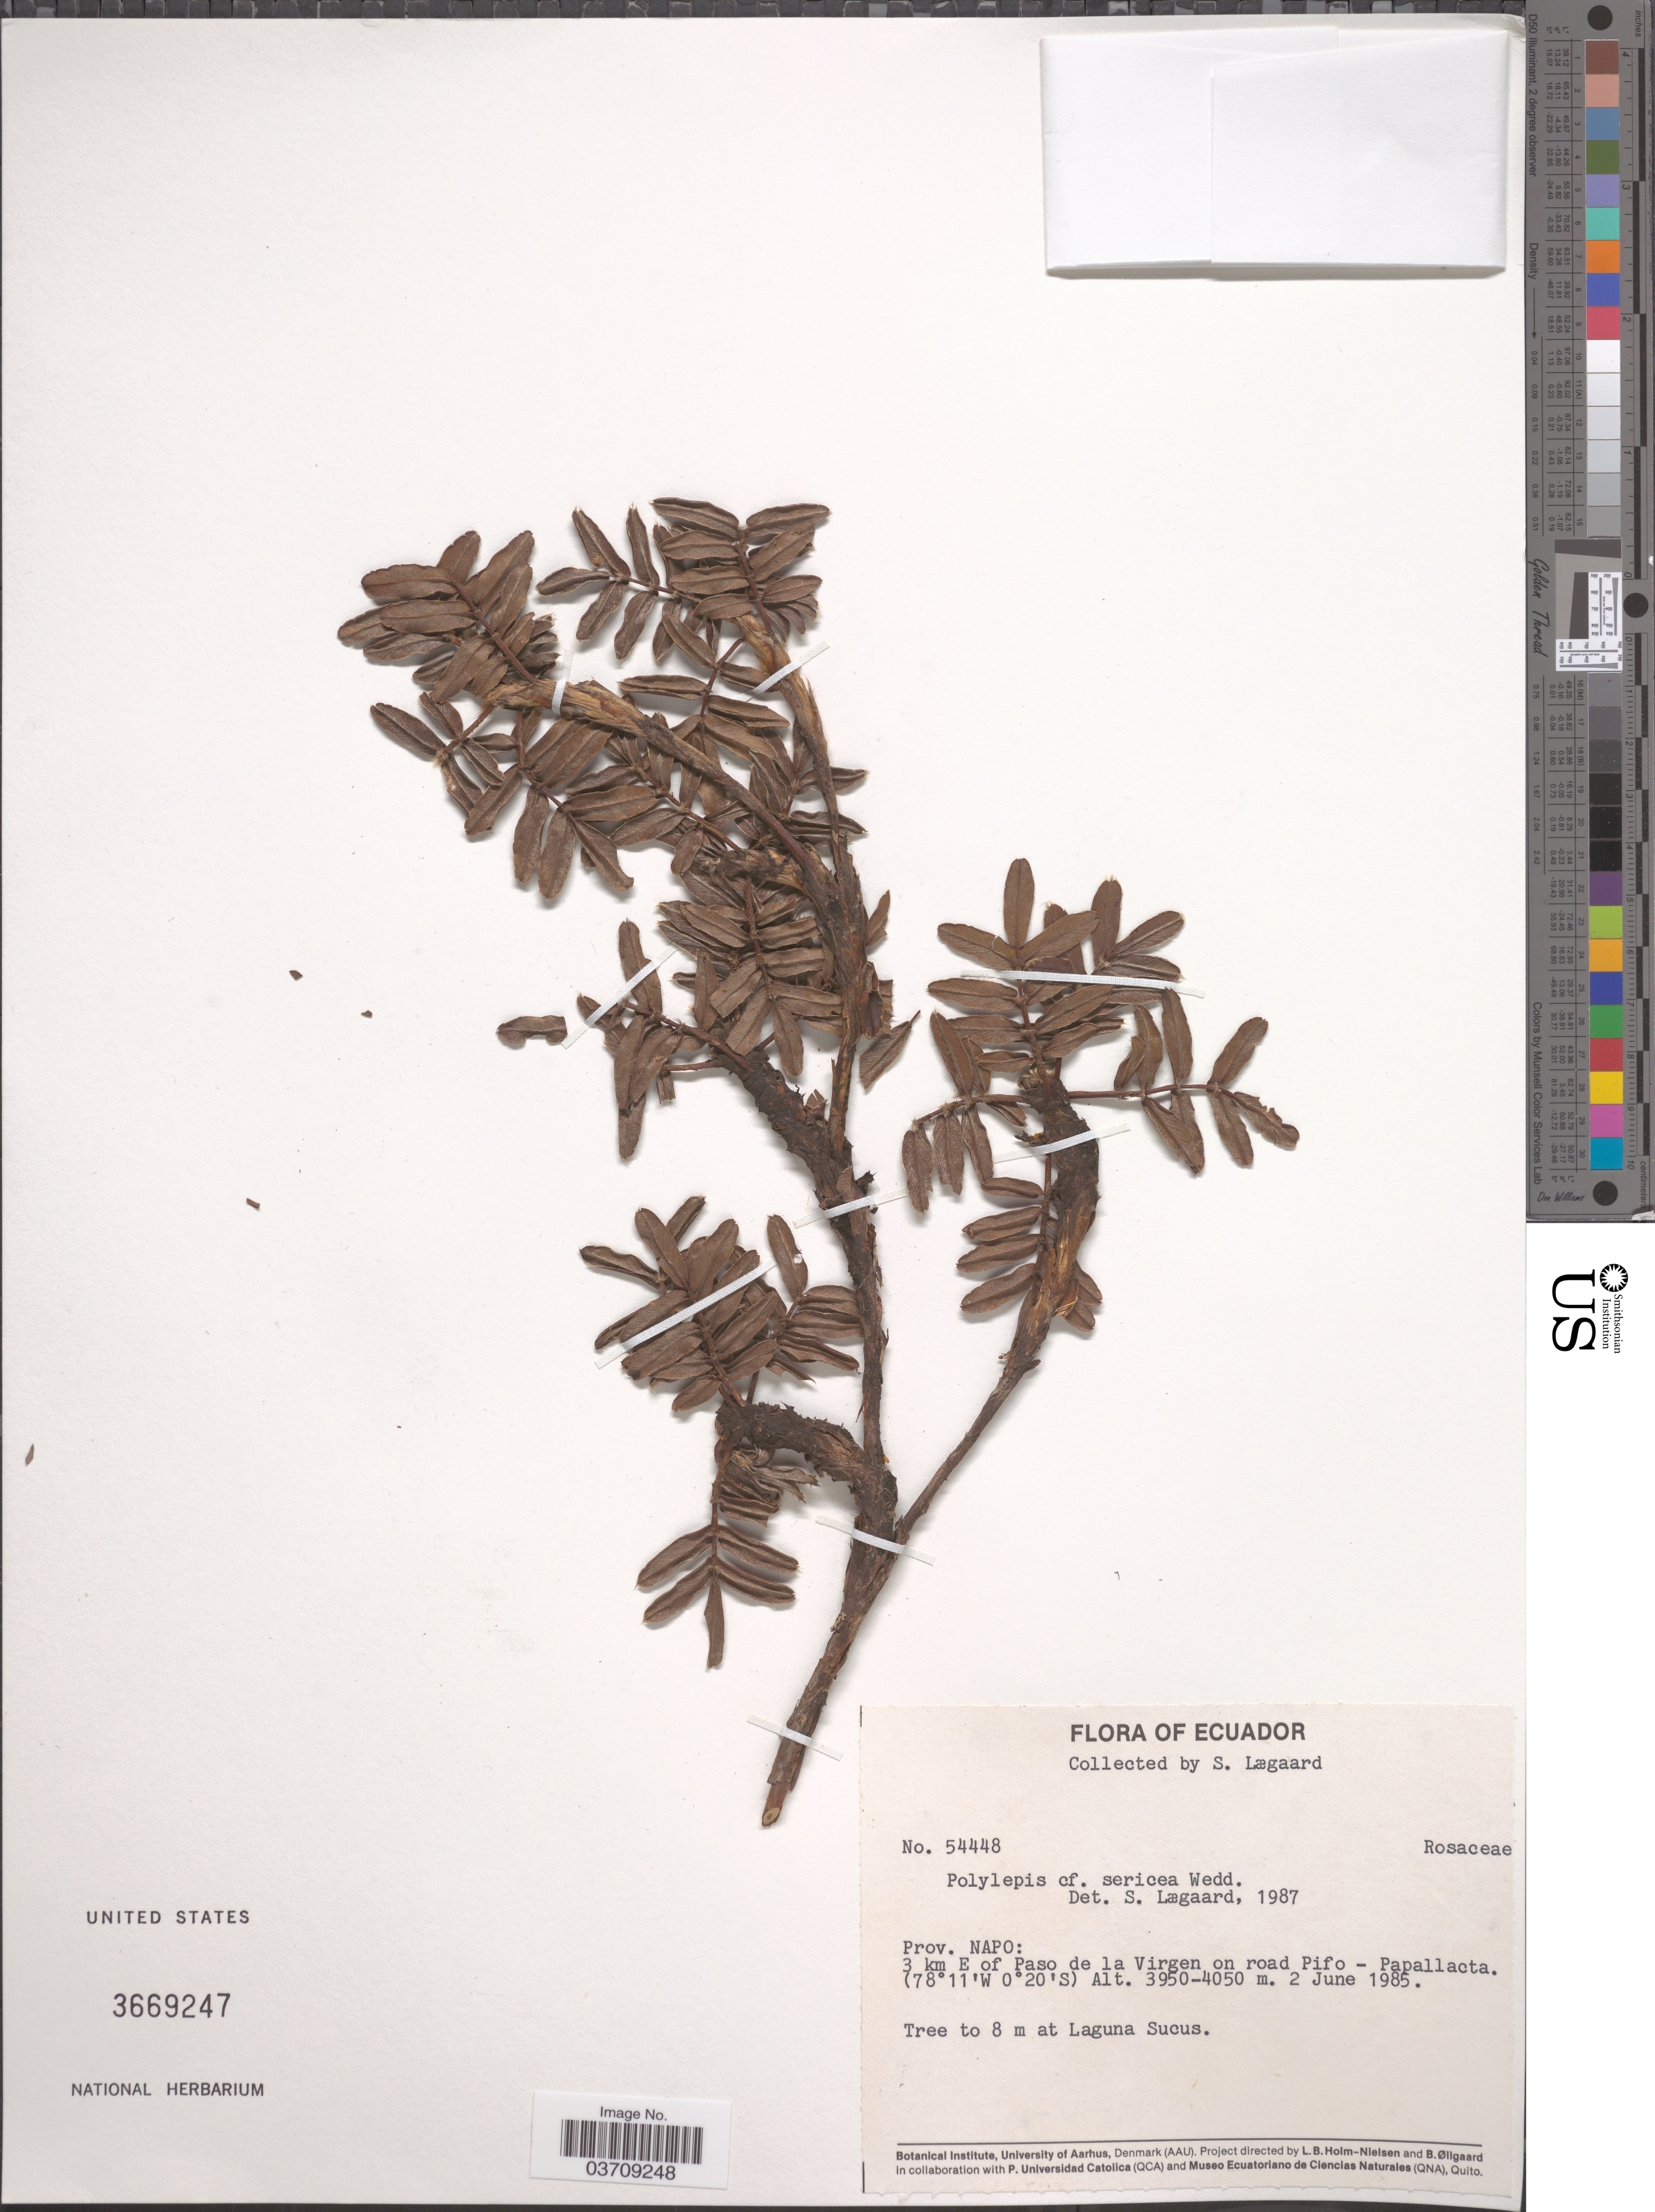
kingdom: Plantae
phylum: Tracheophyta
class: Magnoliopsida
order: Rosales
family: Rosaceae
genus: Polylepis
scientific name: Polylepis sericea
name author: Wedd.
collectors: S. Lægaard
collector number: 54448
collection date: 1985-06-02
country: Ecuador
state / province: Napo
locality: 3 km E of Paso de la Virgen on road Pifo - Papallacta.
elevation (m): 3950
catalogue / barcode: US 3669247